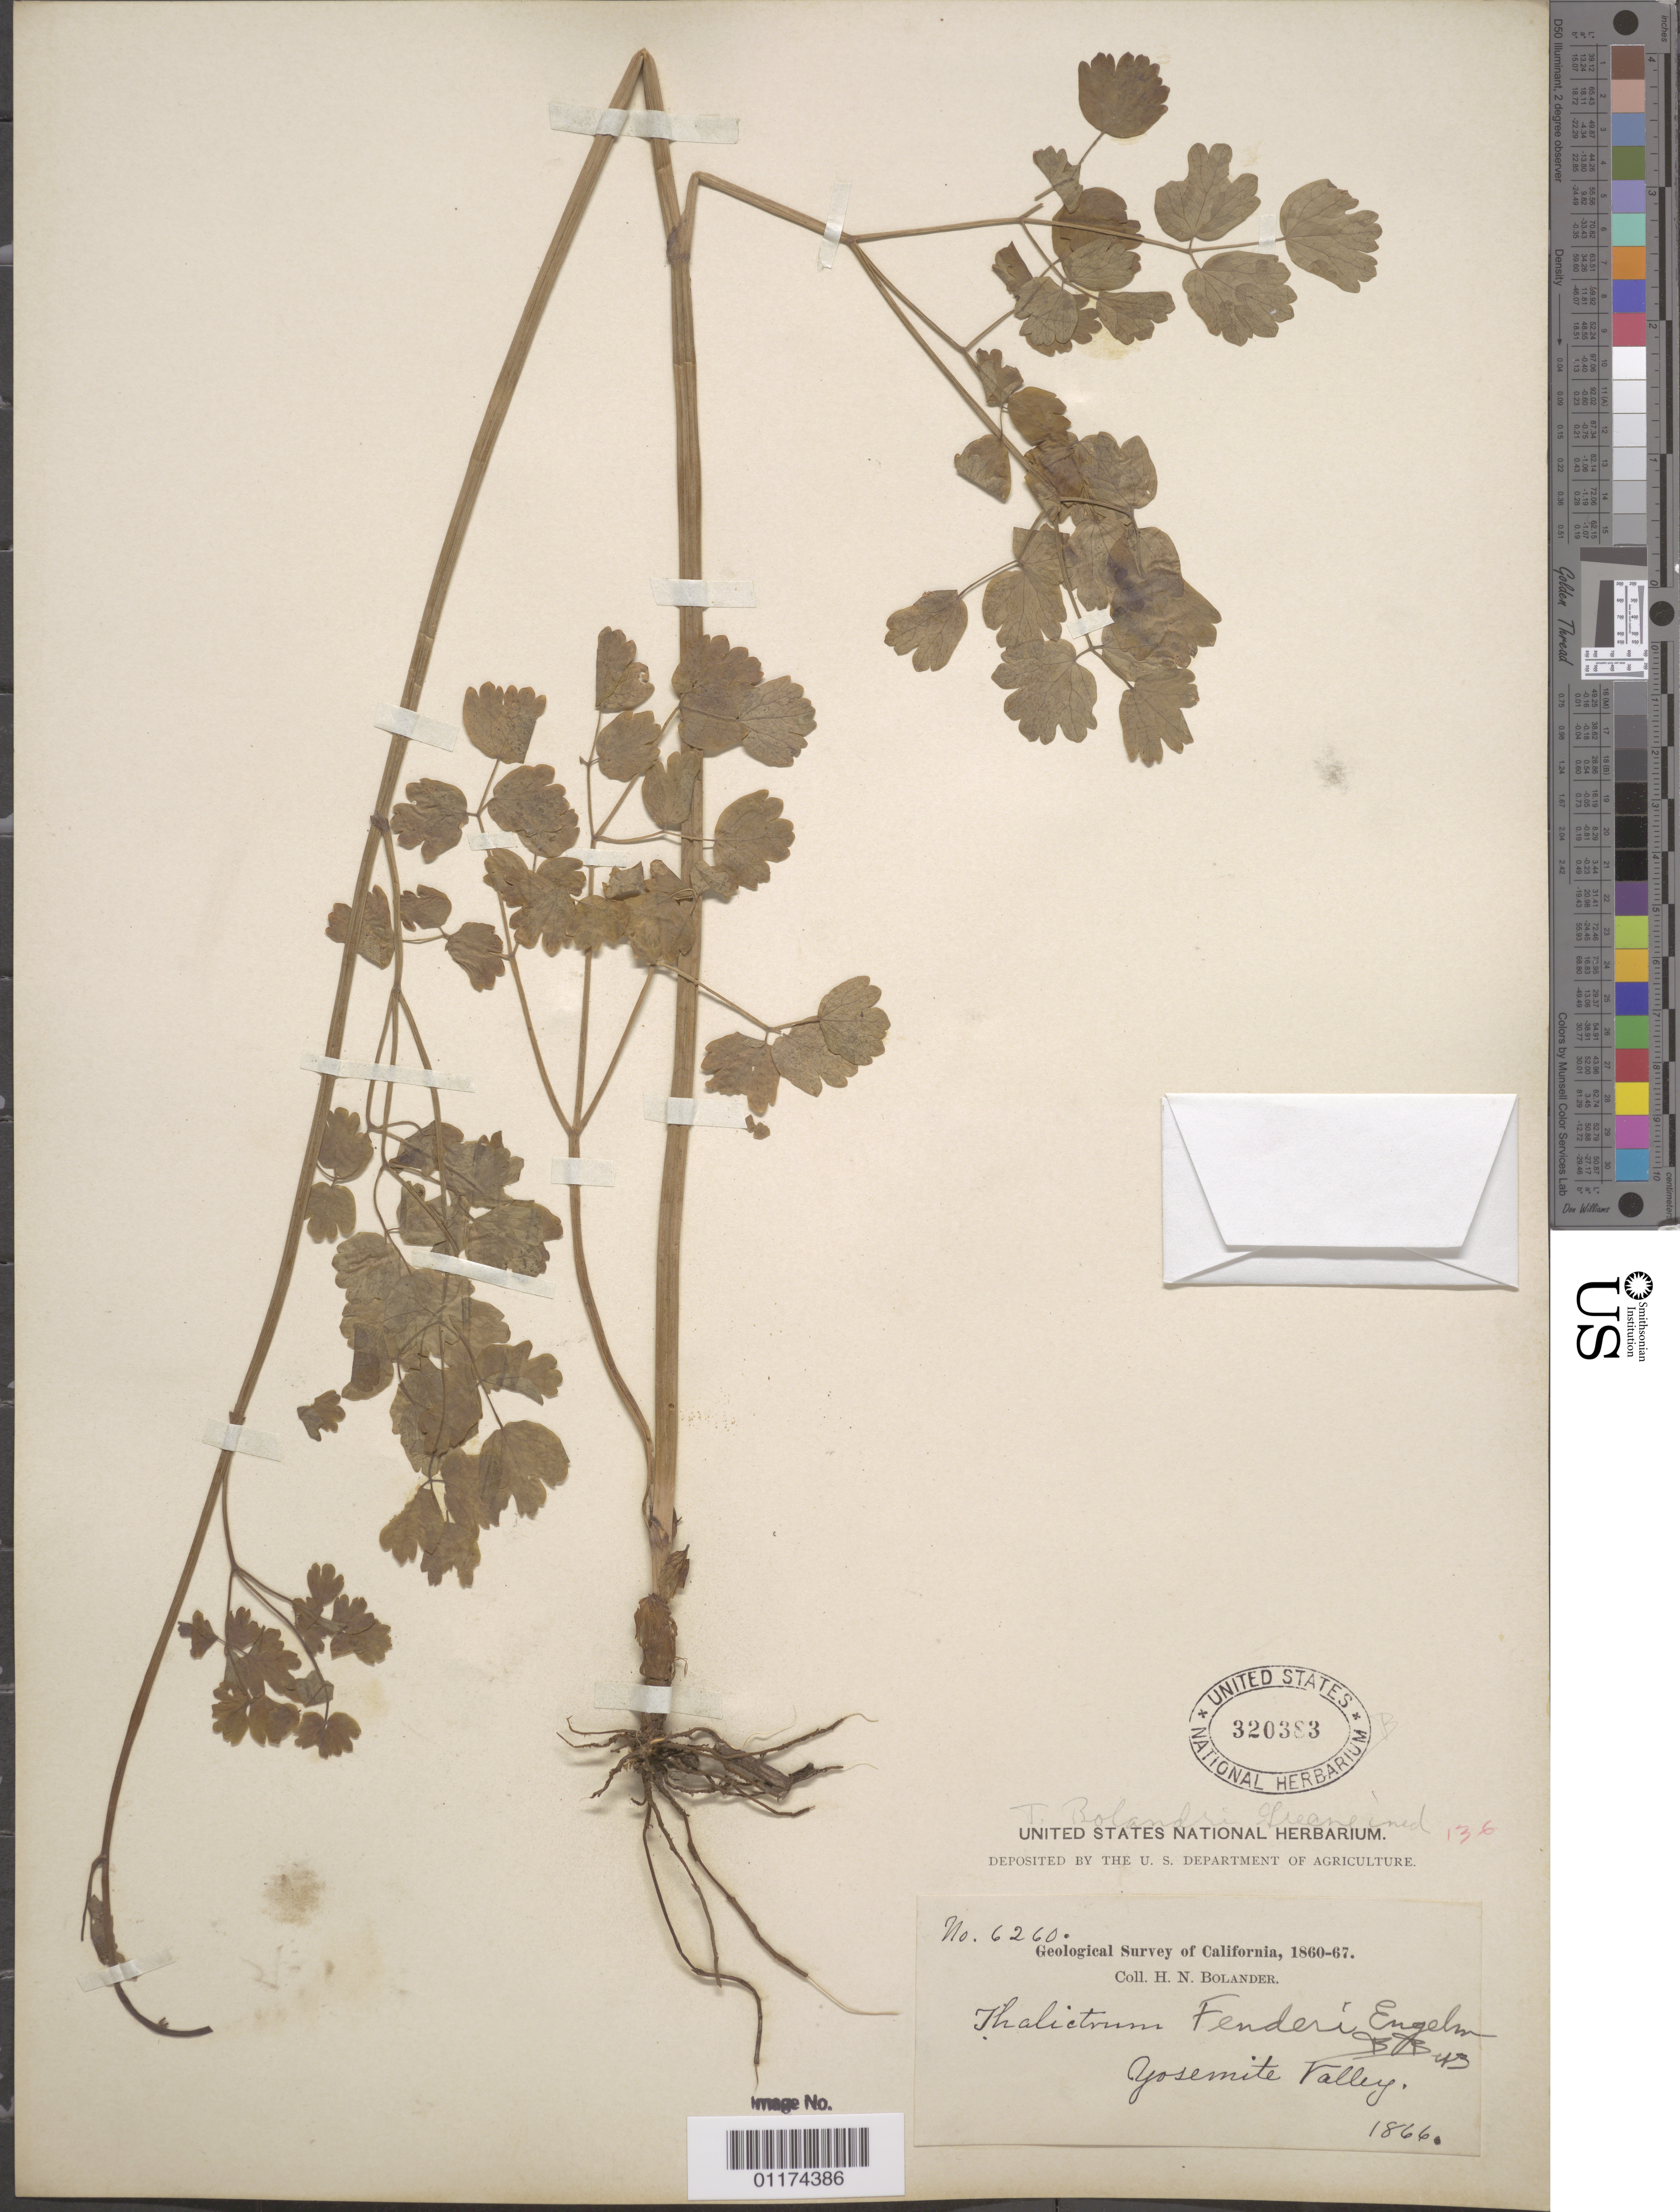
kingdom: Plantae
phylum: Tracheophyta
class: Magnoliopsida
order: Ranunculales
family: Ranunculaceae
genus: Thalictrum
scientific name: Thalictrum fendleri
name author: Engelm. ex A. Gray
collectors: H. Bolander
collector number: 6260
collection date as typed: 1866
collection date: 1866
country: United States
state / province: California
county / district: Mariposa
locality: Yosemite Valley.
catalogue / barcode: US 320383